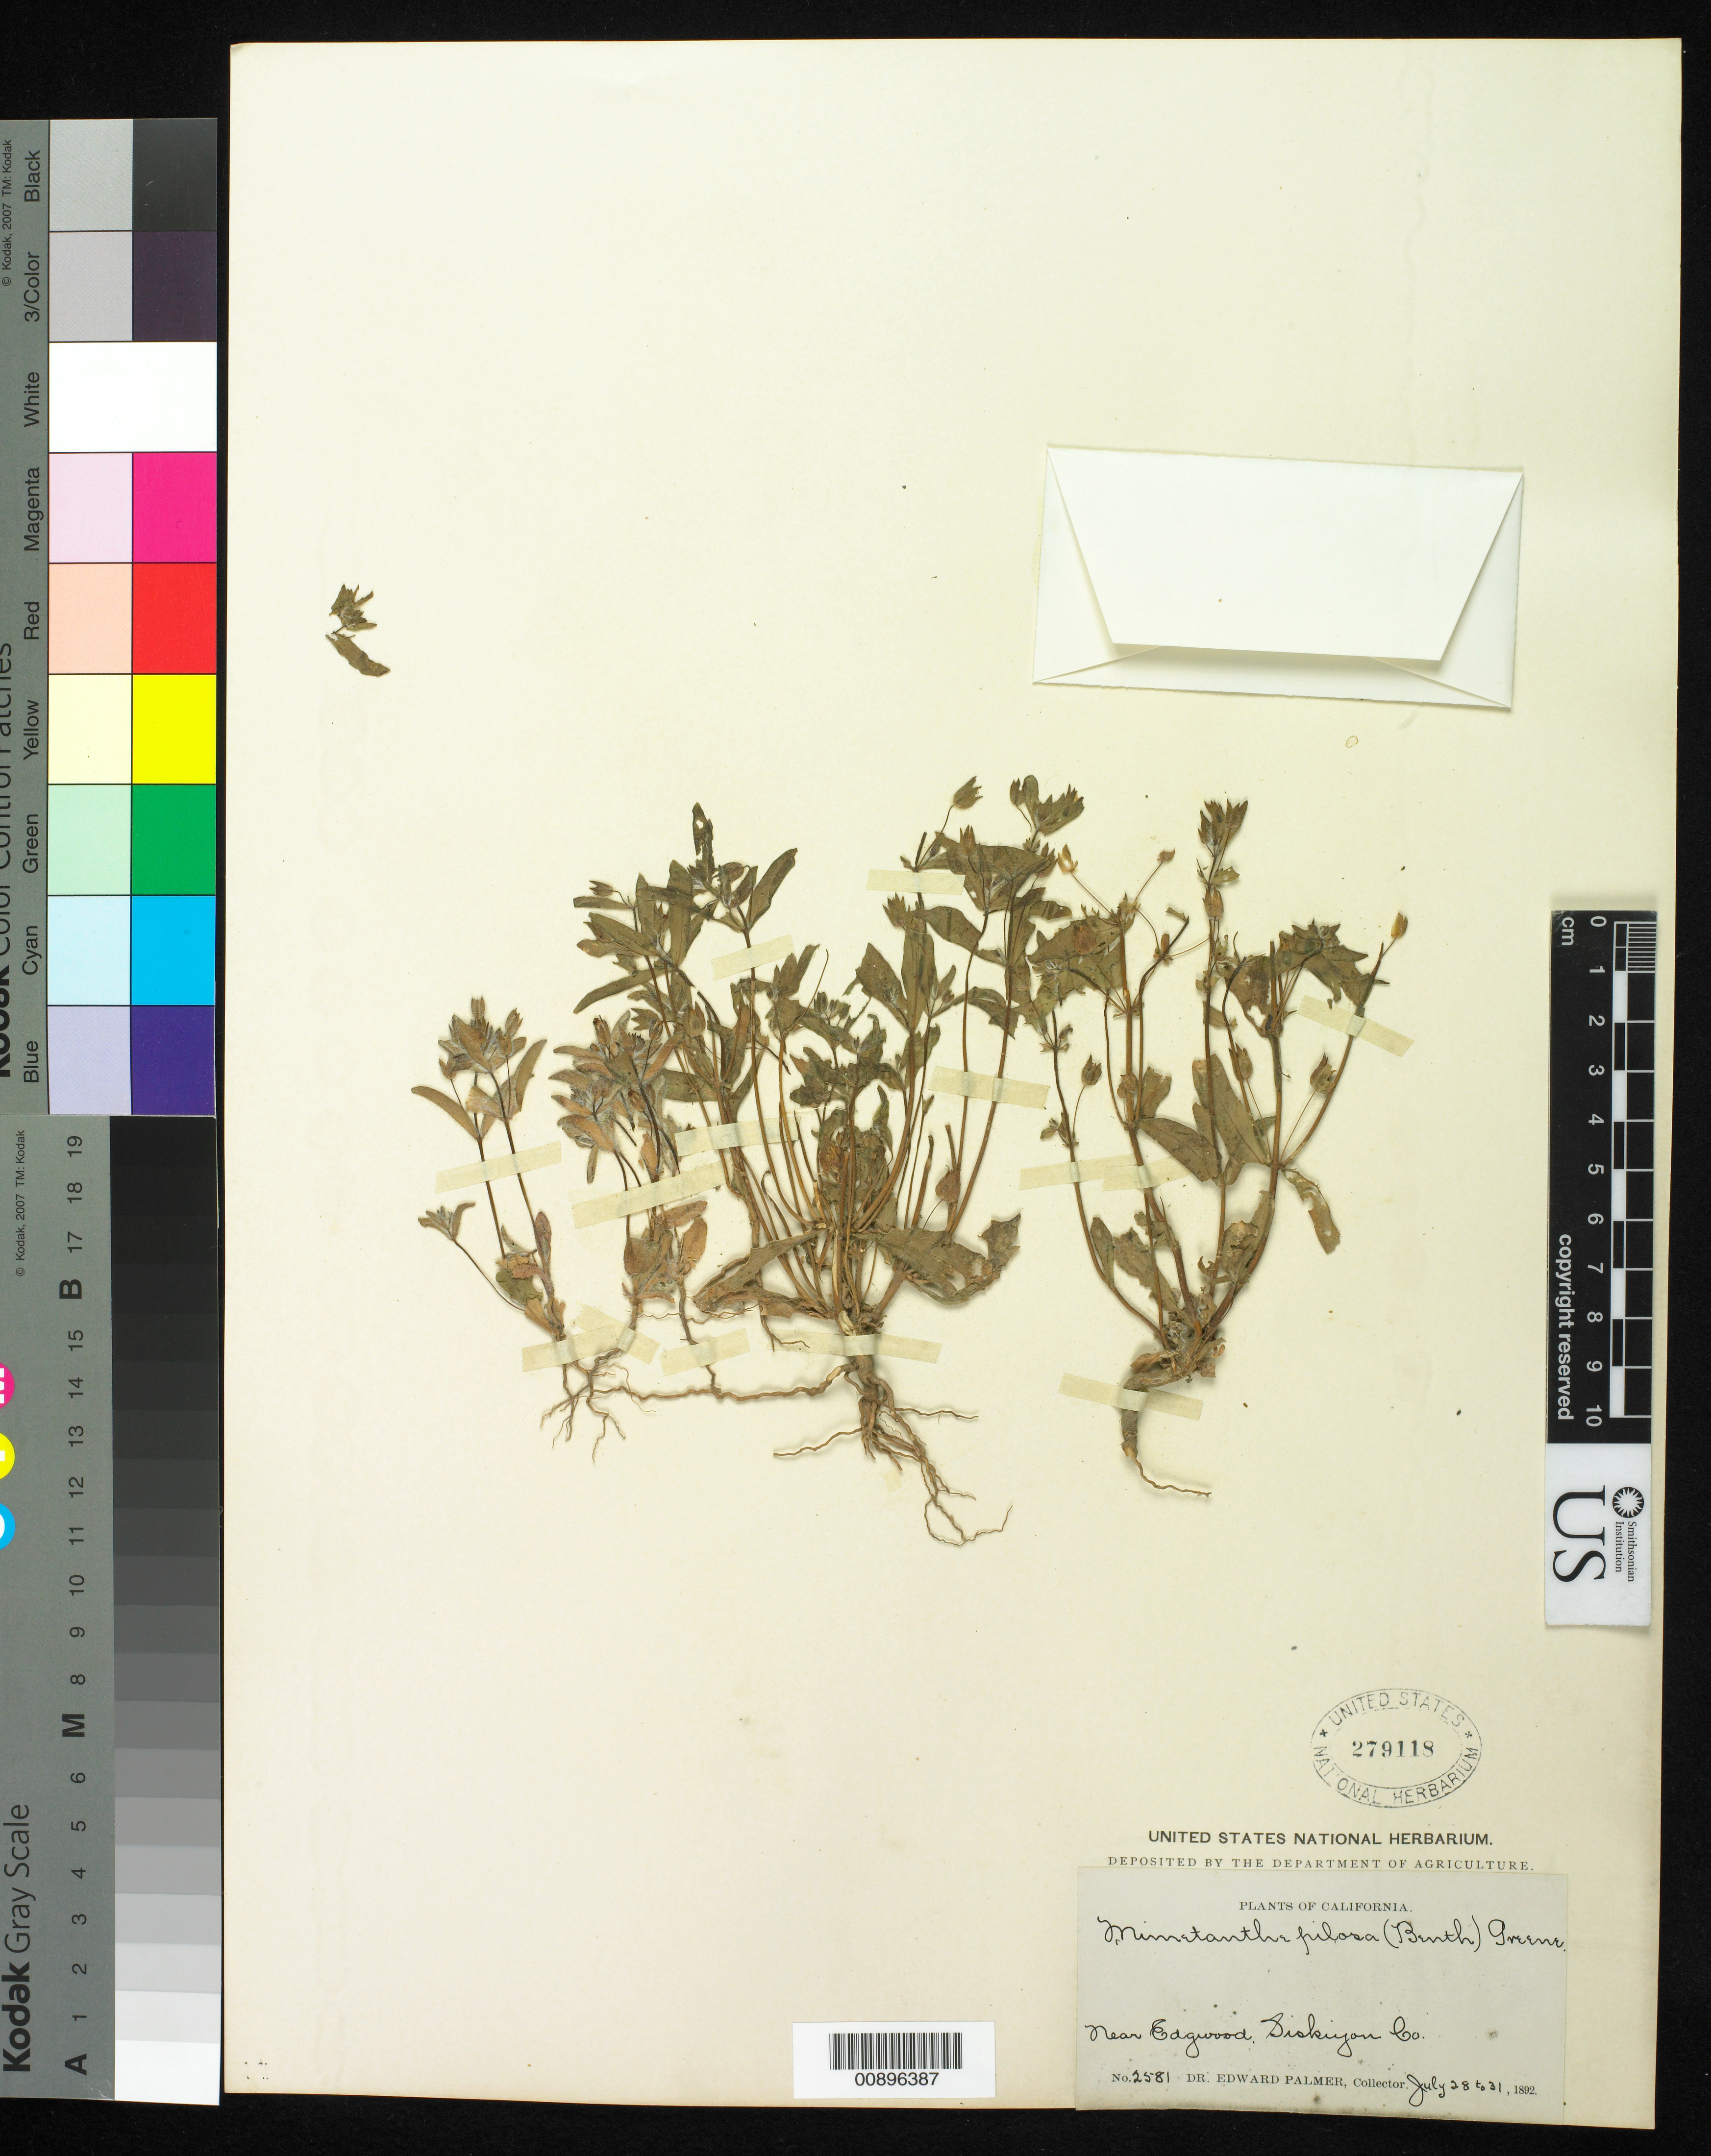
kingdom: Plantae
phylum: Tracheophyta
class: Magnoliopsida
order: Lamiales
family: Phrymaceae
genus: Mimetanthe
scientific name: Mimetanthe pilosa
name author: (Benth.) Greene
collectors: E. Palmer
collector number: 2581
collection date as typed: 28 Jul 1892 to 31 Jul 1892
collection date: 1892-07-28/1892-07-31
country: United States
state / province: California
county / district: Siskiyou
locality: Near Edgwood, Siskiyou County, California.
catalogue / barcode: US 279118